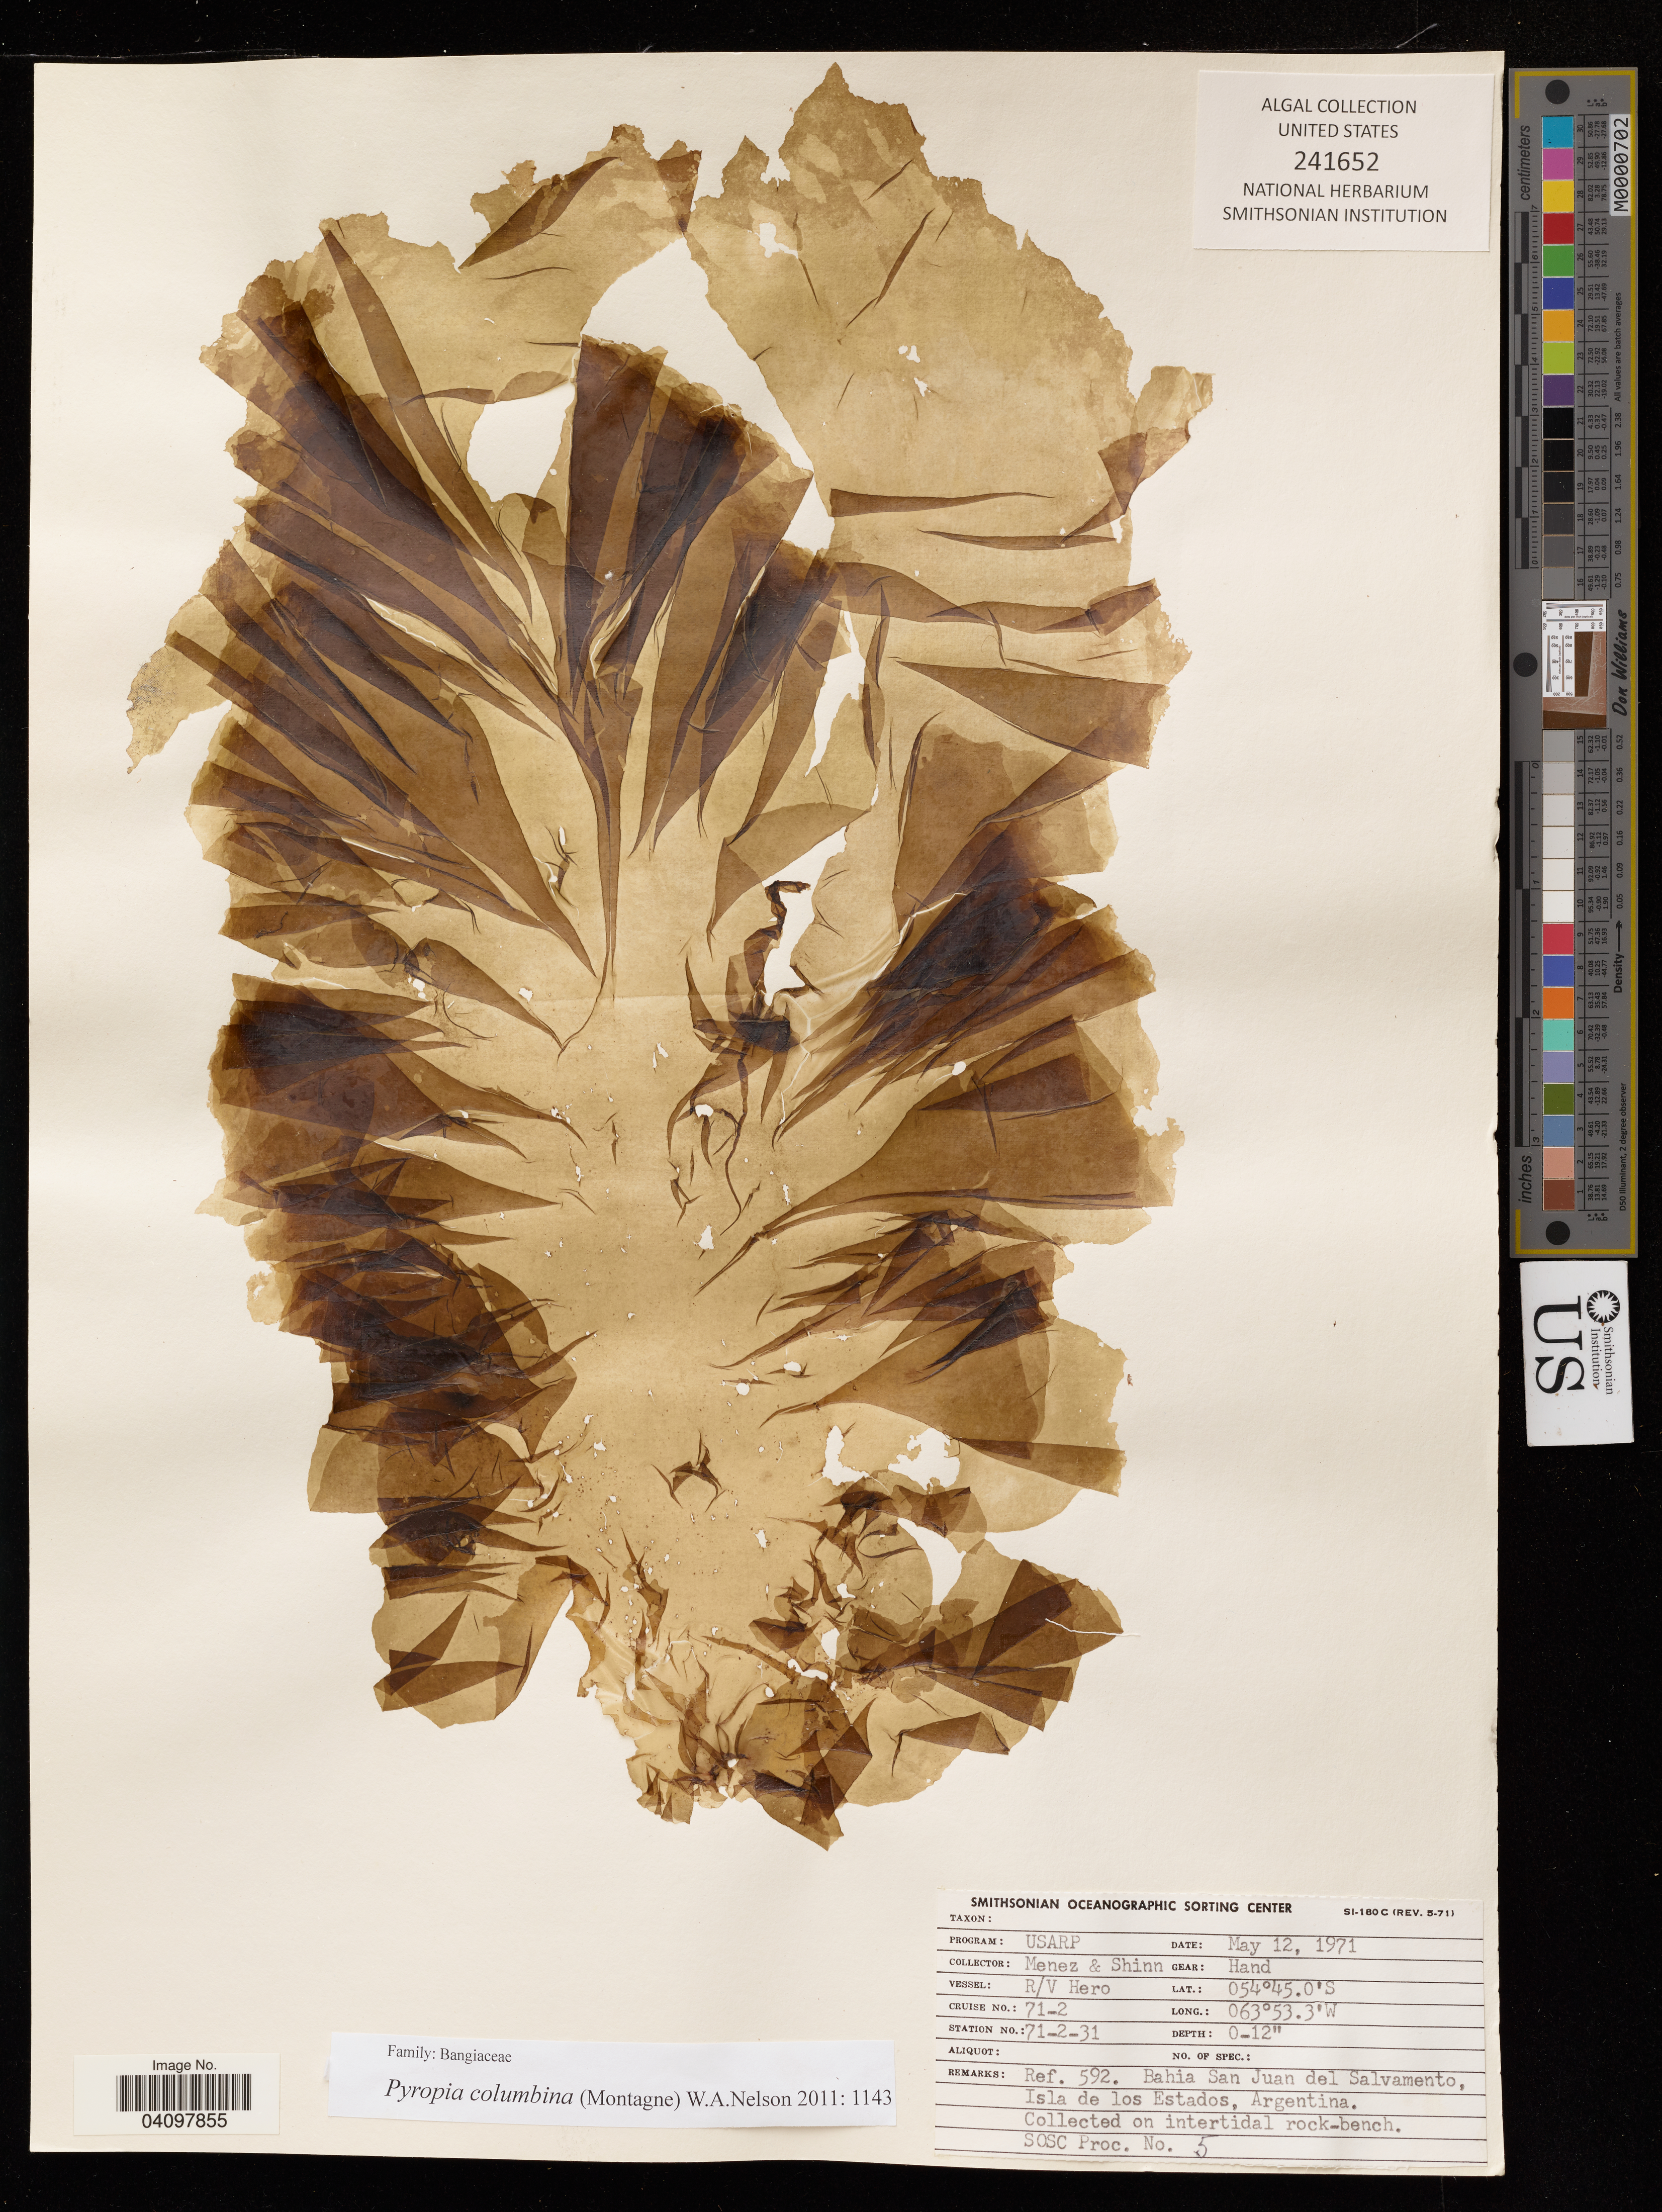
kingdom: Plantae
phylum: Rhodophyta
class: Bangiophyceae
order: Bangiales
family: Bangiaceae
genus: Pyropia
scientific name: Pyropia columbina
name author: (Mont.) W.A. Nelson in J.E. Sutherl. et al.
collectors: Menez & -. Shinn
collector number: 71-2-31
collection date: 1971-05-12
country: Argentina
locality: Bahia San Juan del Salvamento, Isla de los Estados.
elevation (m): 0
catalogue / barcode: US 241652